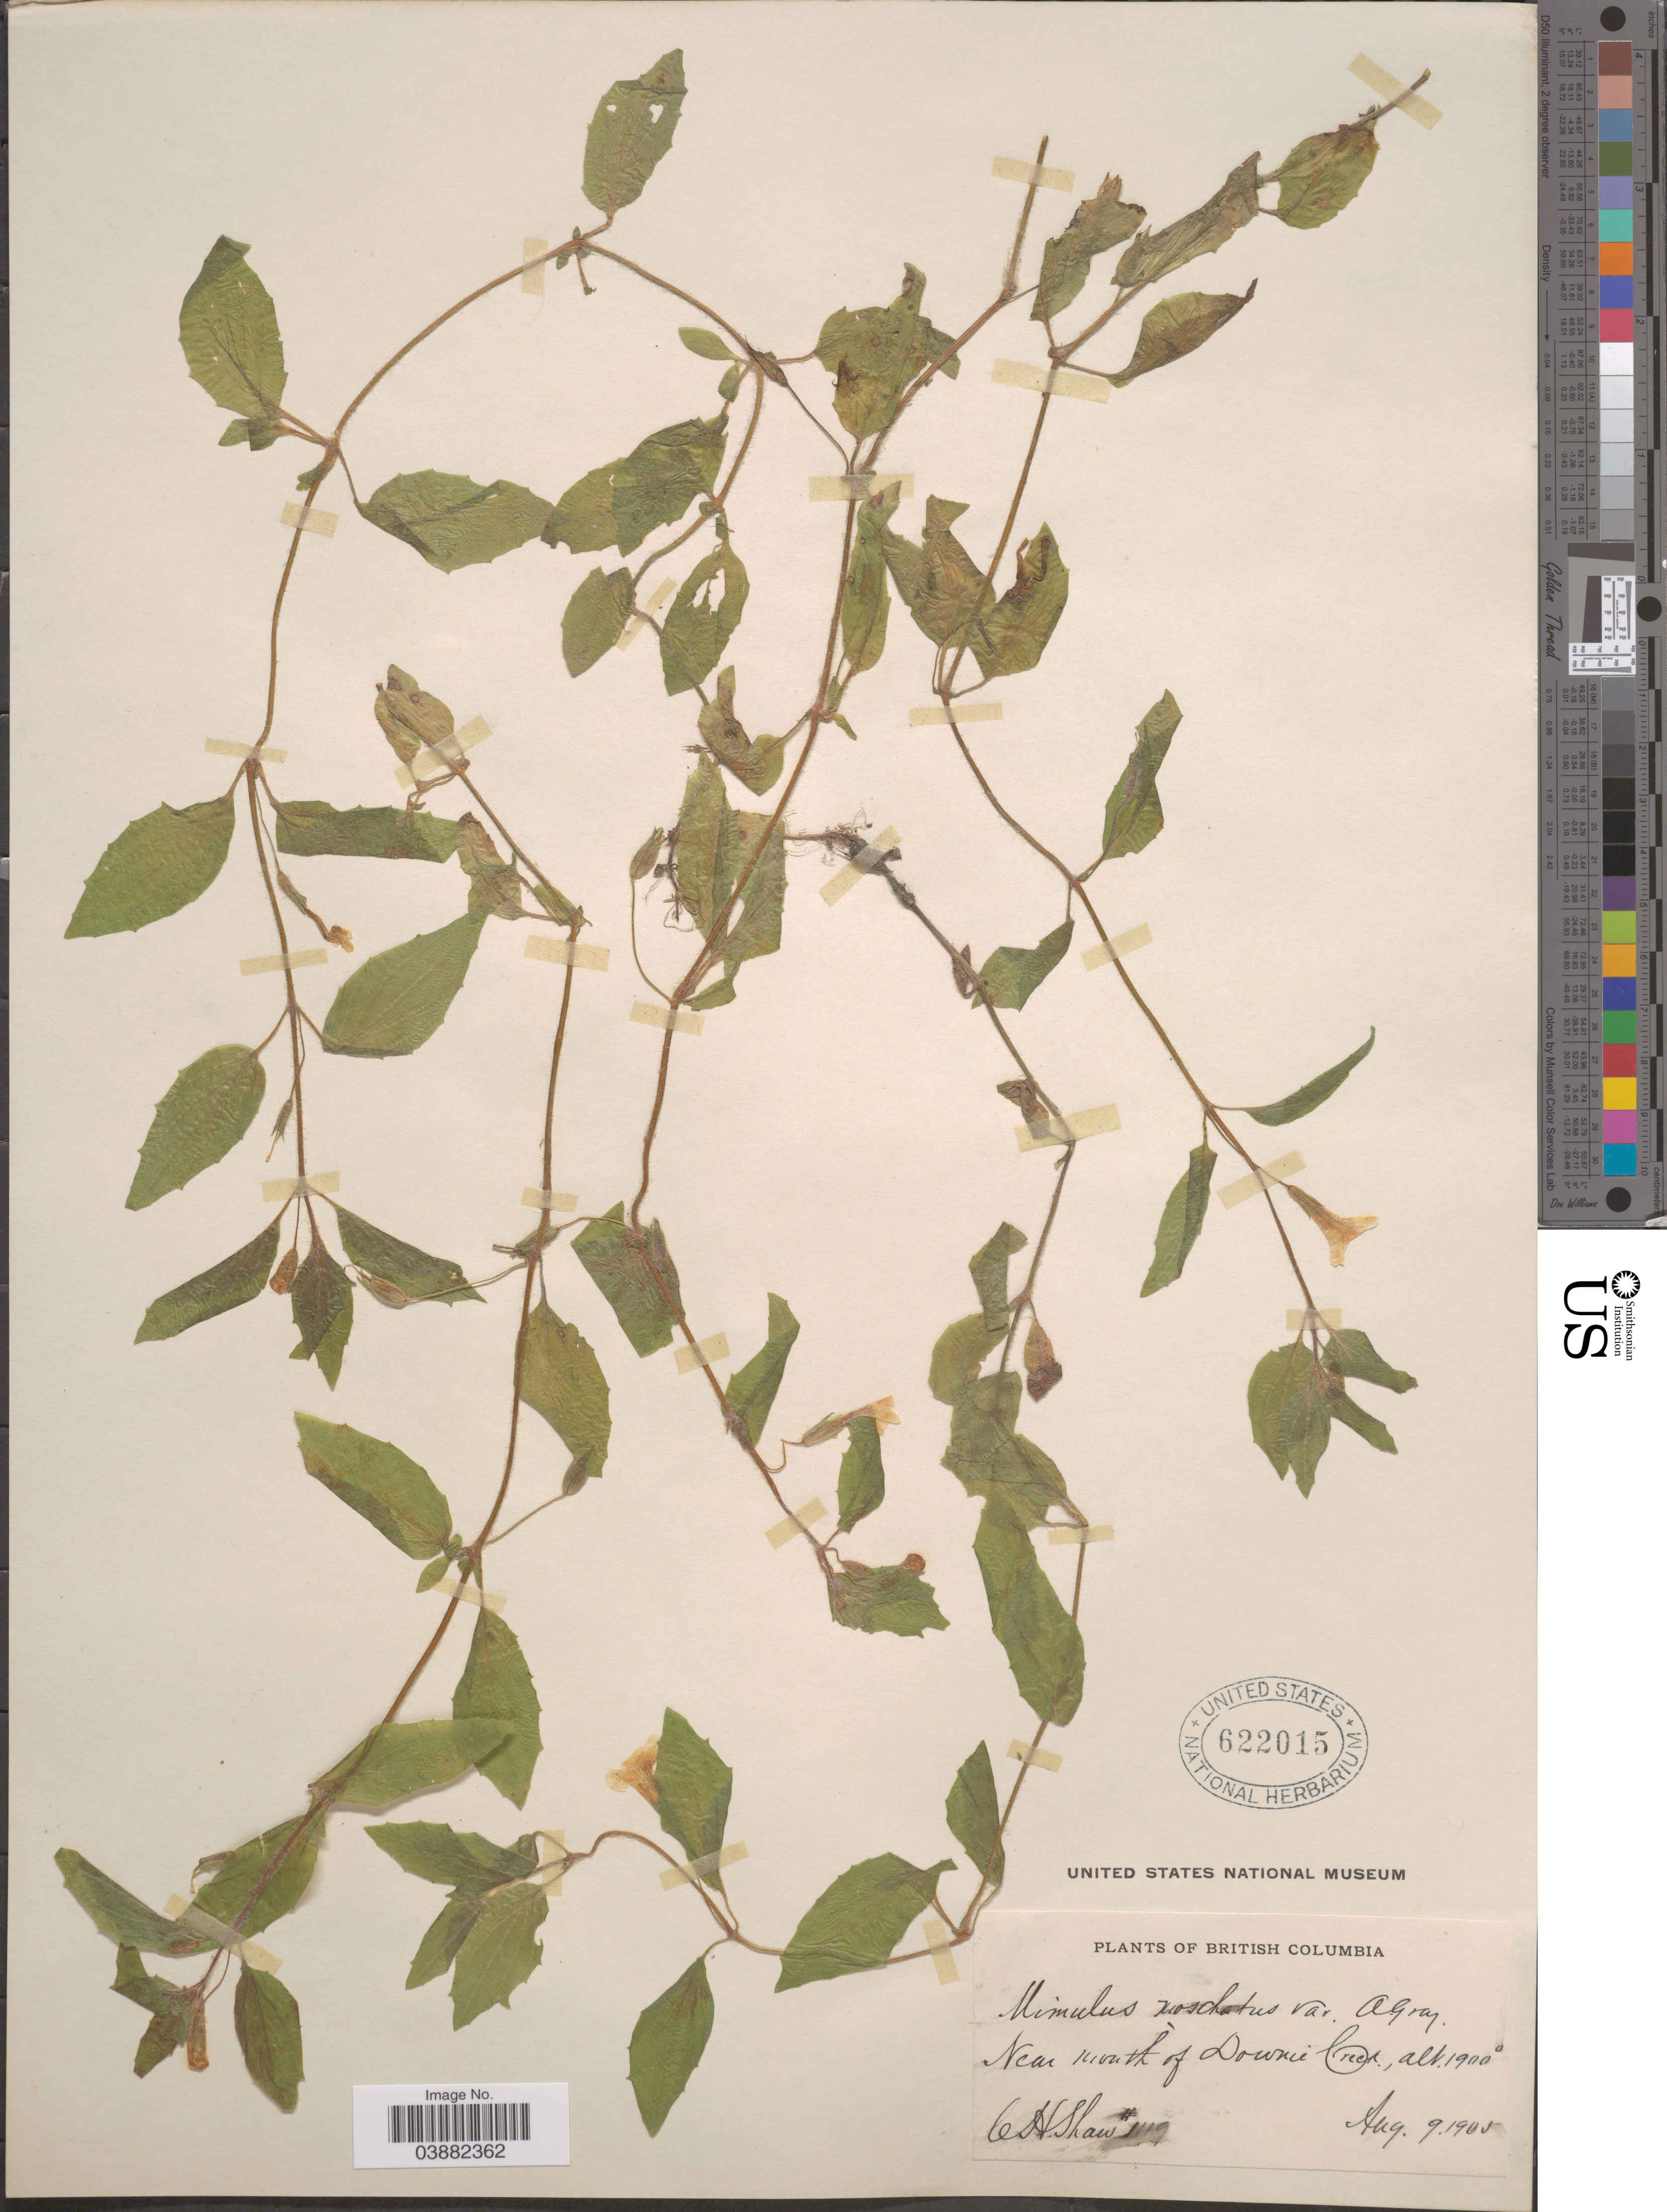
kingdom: Plantae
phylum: Tracheophyta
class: Magnoliopsida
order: Lamiales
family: Phrymaceae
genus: Mimulus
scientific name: Mimulus moschatus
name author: Douglas ex Lindl.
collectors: C. H. Shaw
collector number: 1119*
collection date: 1905-08-09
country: Canada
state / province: British Columbia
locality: Near mouth of Downie Creek.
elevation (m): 579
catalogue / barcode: US 622015